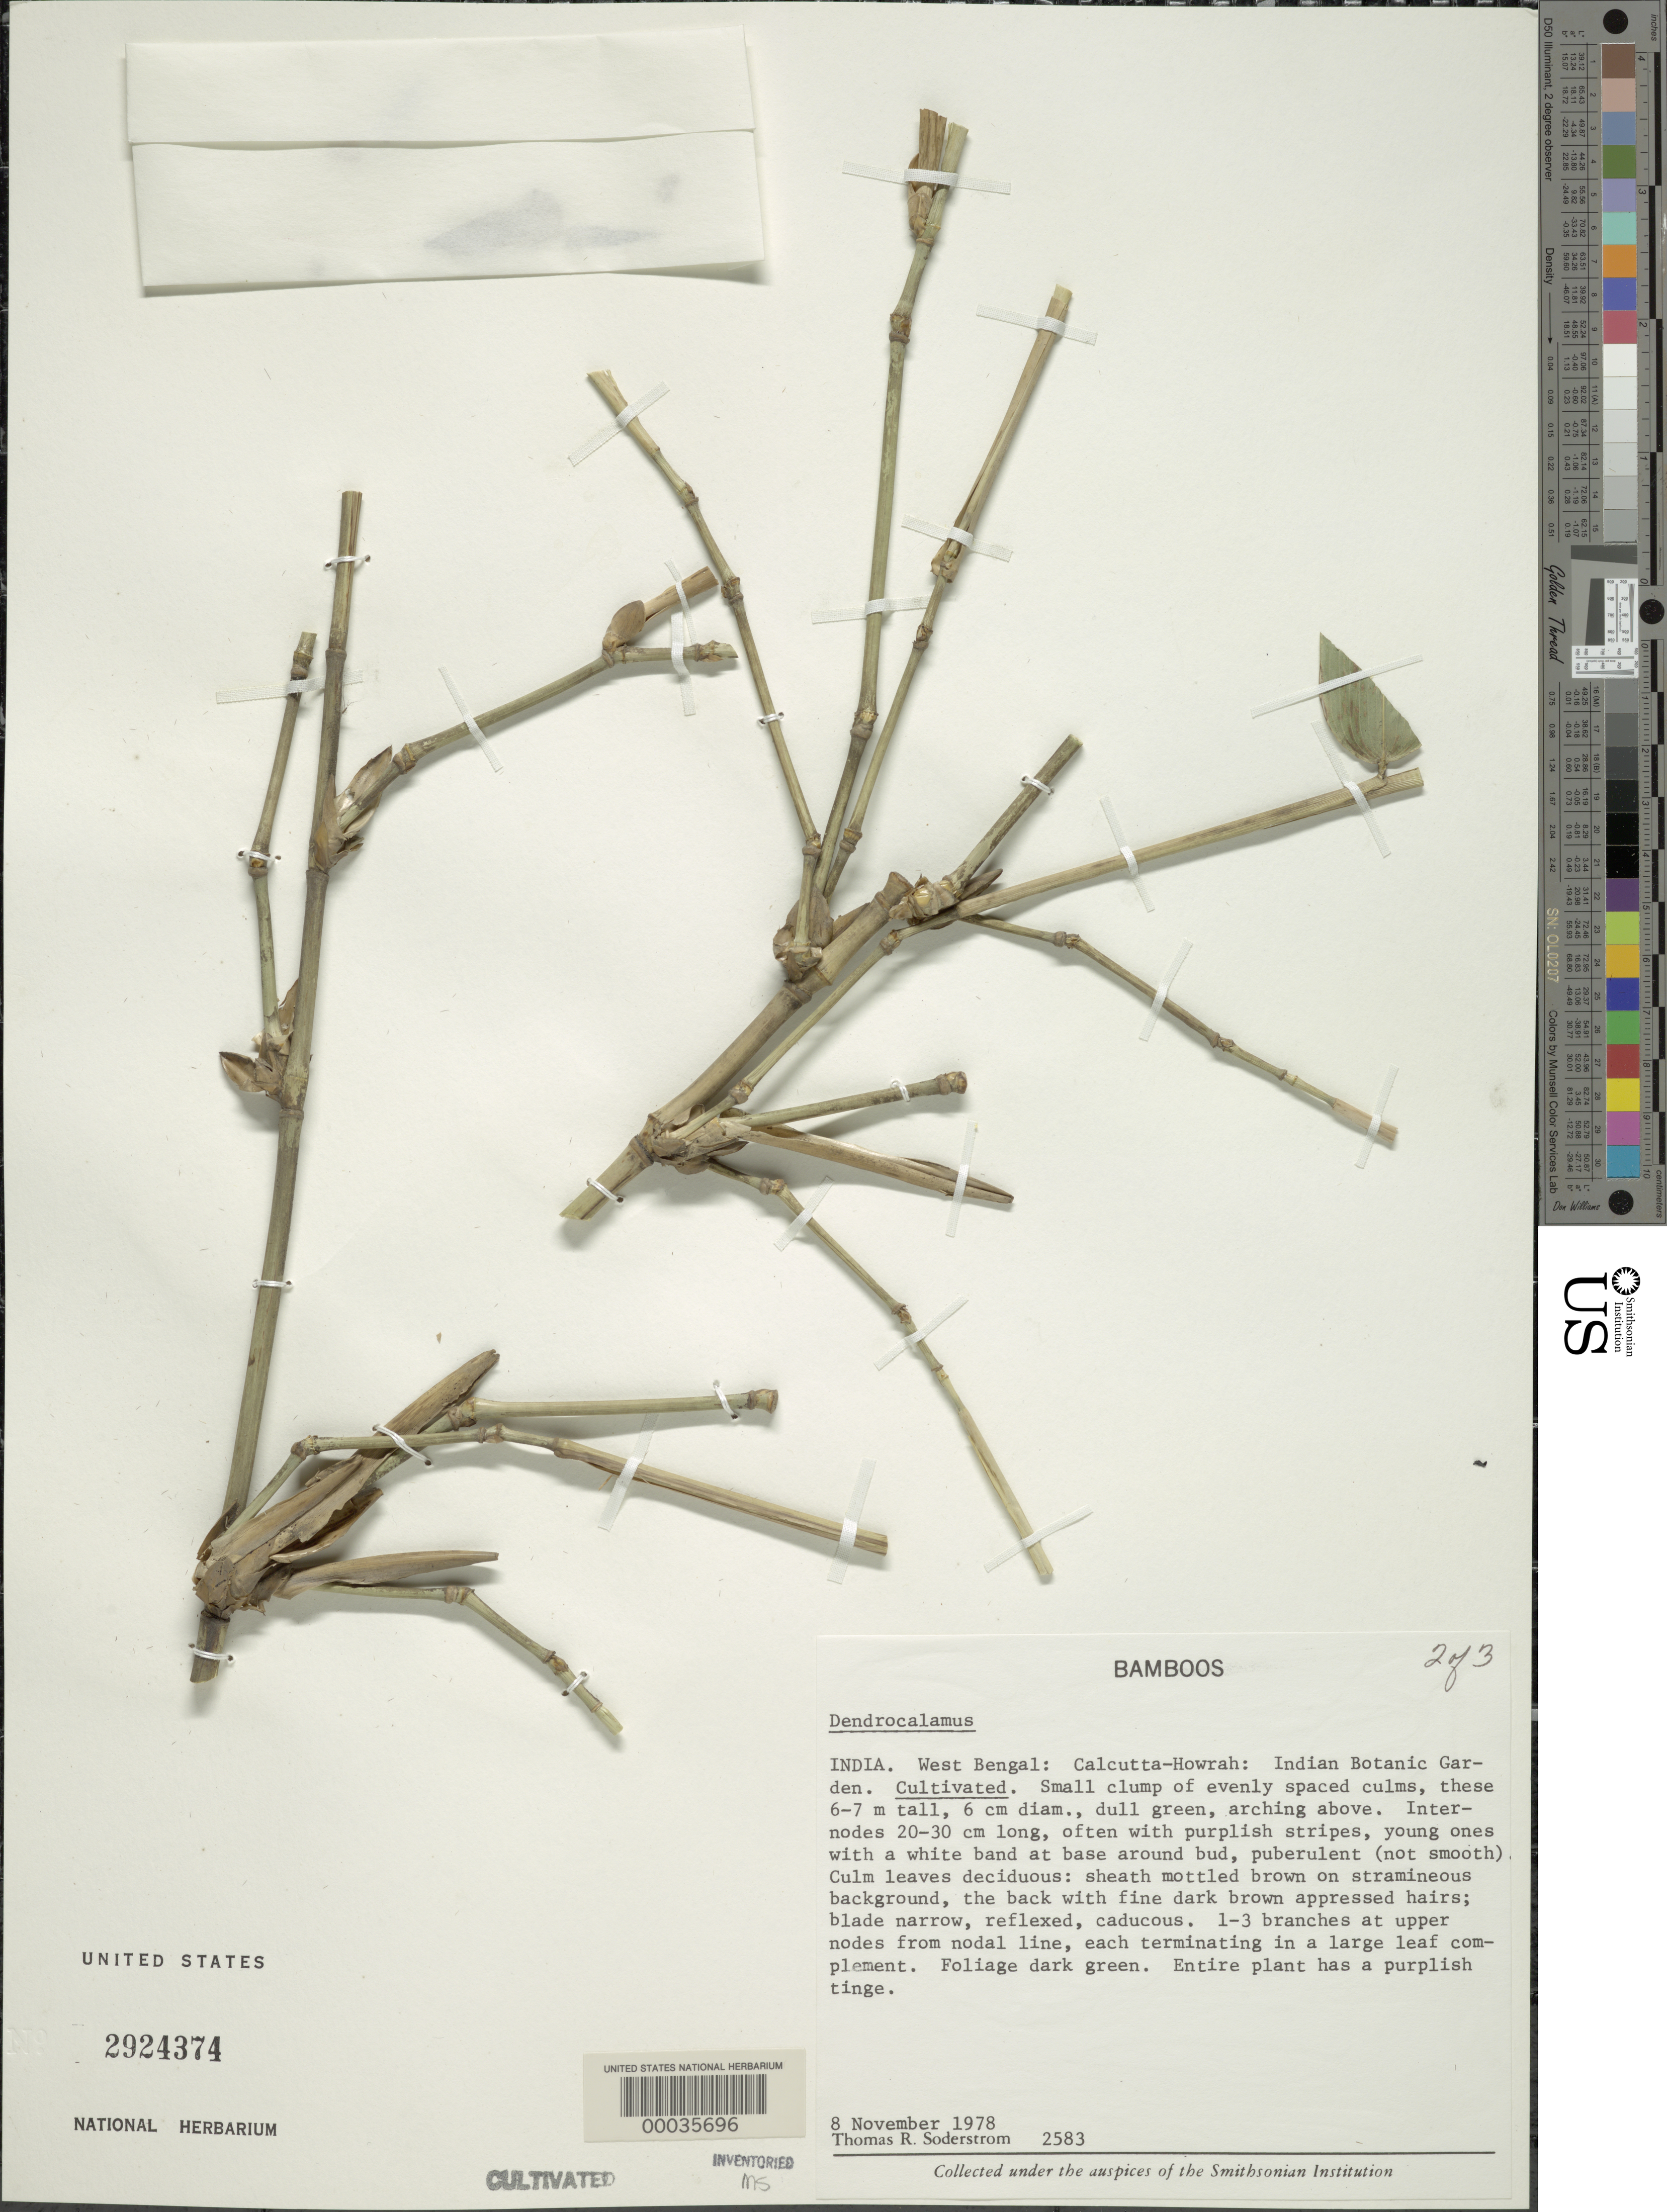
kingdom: Plantae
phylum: Tracheophyta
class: Liliopsida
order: Poales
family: Poaceae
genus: Dendrocalamus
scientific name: Dendrocalamus sp.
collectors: T. R. Soderstrom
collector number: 2583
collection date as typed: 08 Nov 1978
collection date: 1978-11-08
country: India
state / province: West Bengal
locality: Calcutta-howrah, indian botanic garden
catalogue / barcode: US 2924374